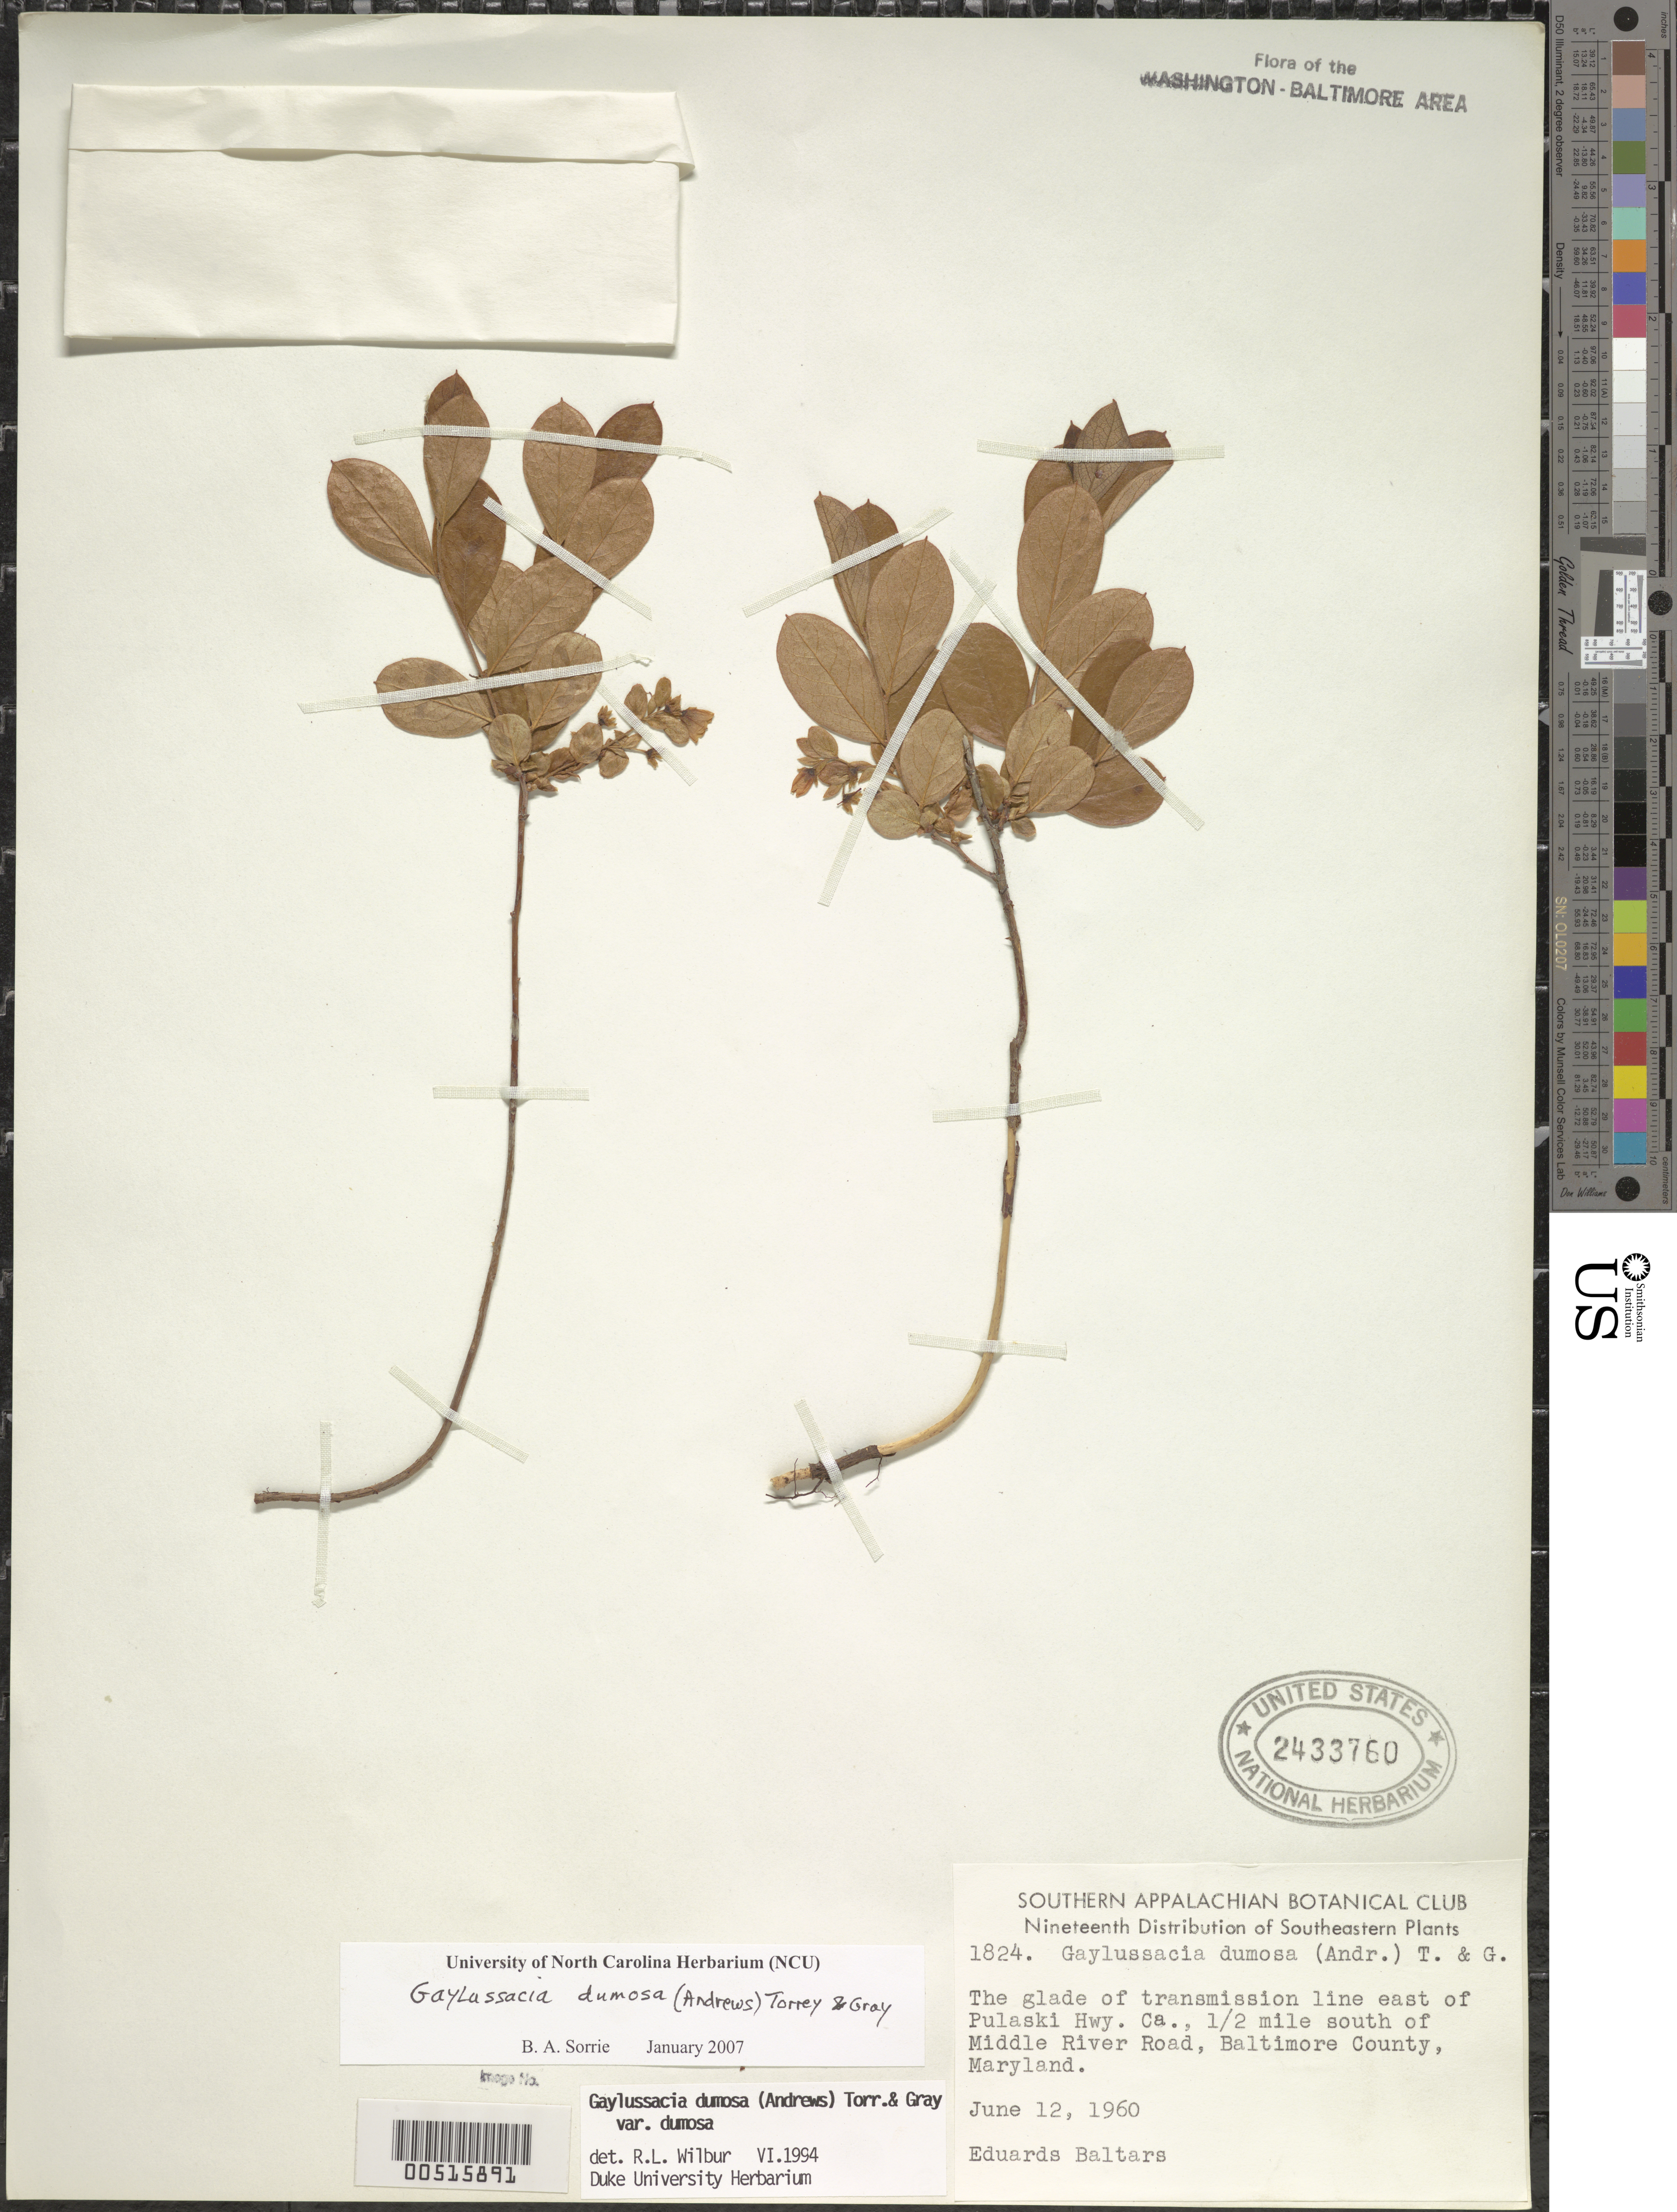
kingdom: Plantae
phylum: Tracheophyta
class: Magnoliopsida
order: Ericales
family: Ericaceae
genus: Gaylussacia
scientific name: Gaylussacia dumosa var. dumosa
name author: Torr. & A. Gray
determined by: Wilbur, R. L.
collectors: E. Baltars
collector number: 1824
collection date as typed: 12 Jun 1960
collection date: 1960-06-12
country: United States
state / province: Maryland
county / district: Baltimore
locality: Pulaski Hwy., 0.5 mi. S of Middle River Rd.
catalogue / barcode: US 2433760